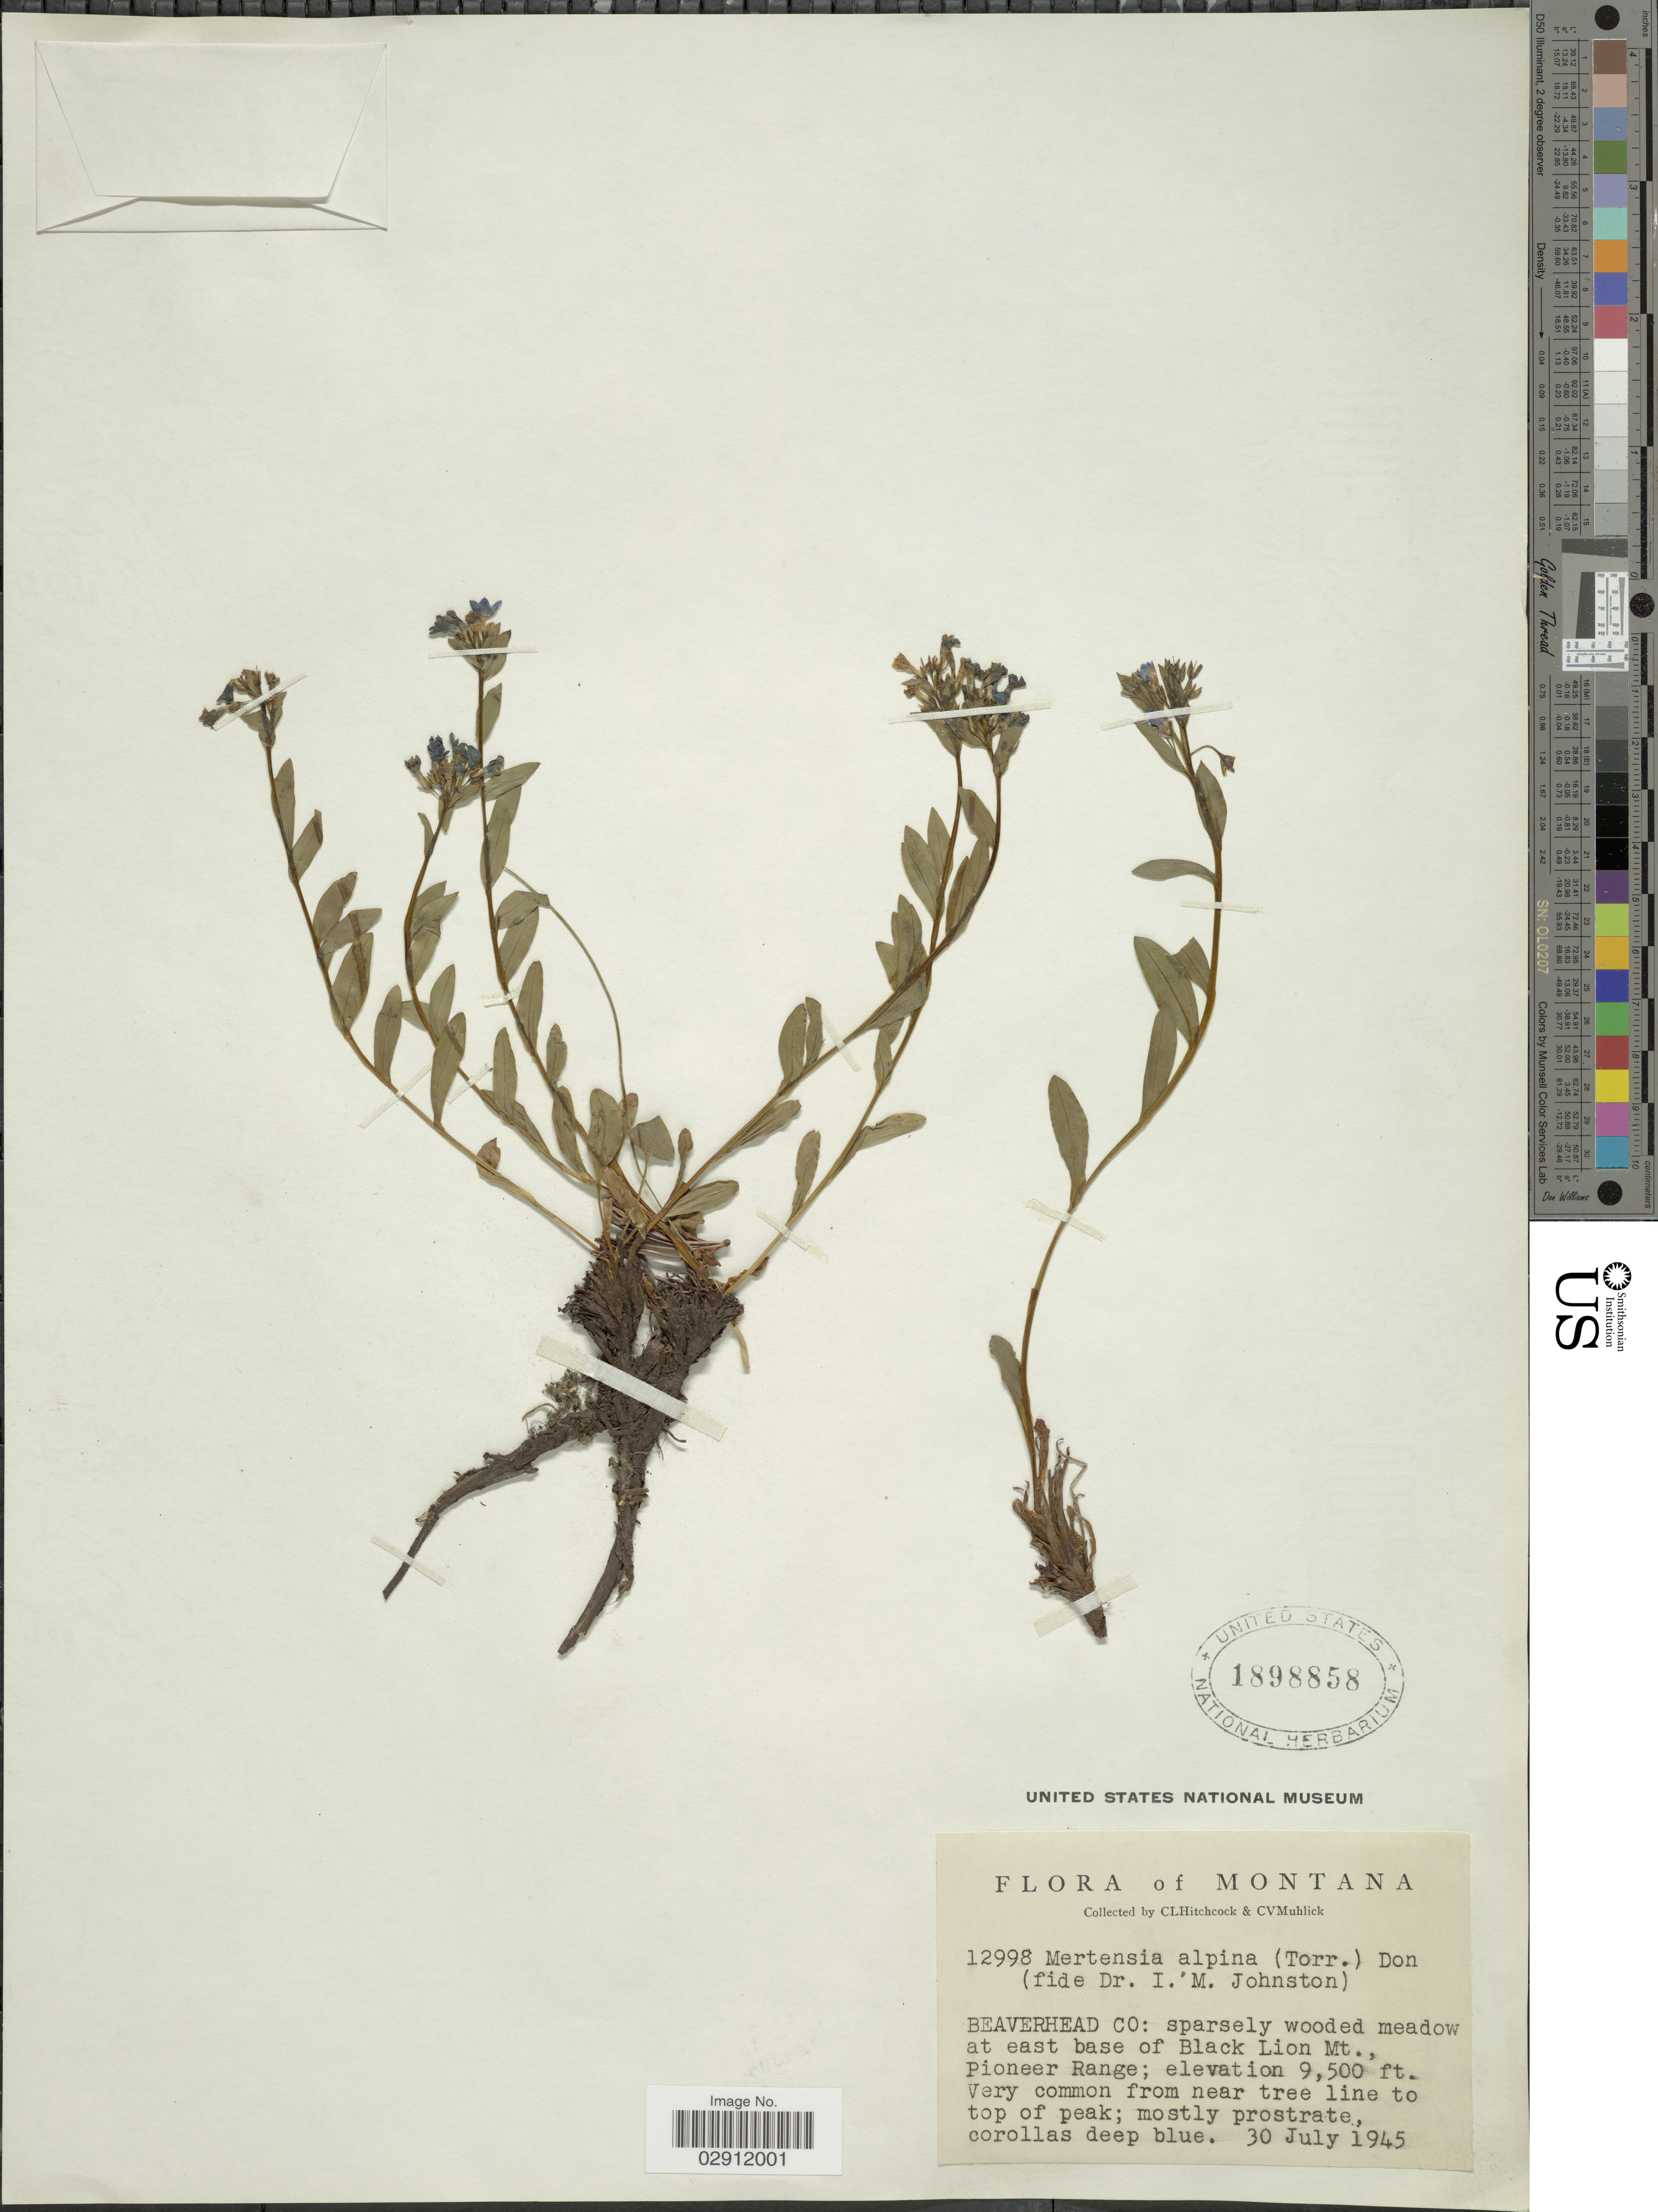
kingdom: Plantae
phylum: Tracheophyta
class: Magnoliopsida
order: Boraginales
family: Boraginaceae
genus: Mertensia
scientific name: Mertensia alpina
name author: (Torr.) G. Don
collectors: C. L. Hitchcock & C. V. Muhlick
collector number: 12998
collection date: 1945-07-30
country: United States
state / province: Montana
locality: Beaverhead Co: sparsely wooded meadow at east base of Black Lion Mt., Pioneer Range.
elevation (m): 2896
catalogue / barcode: US 1898858